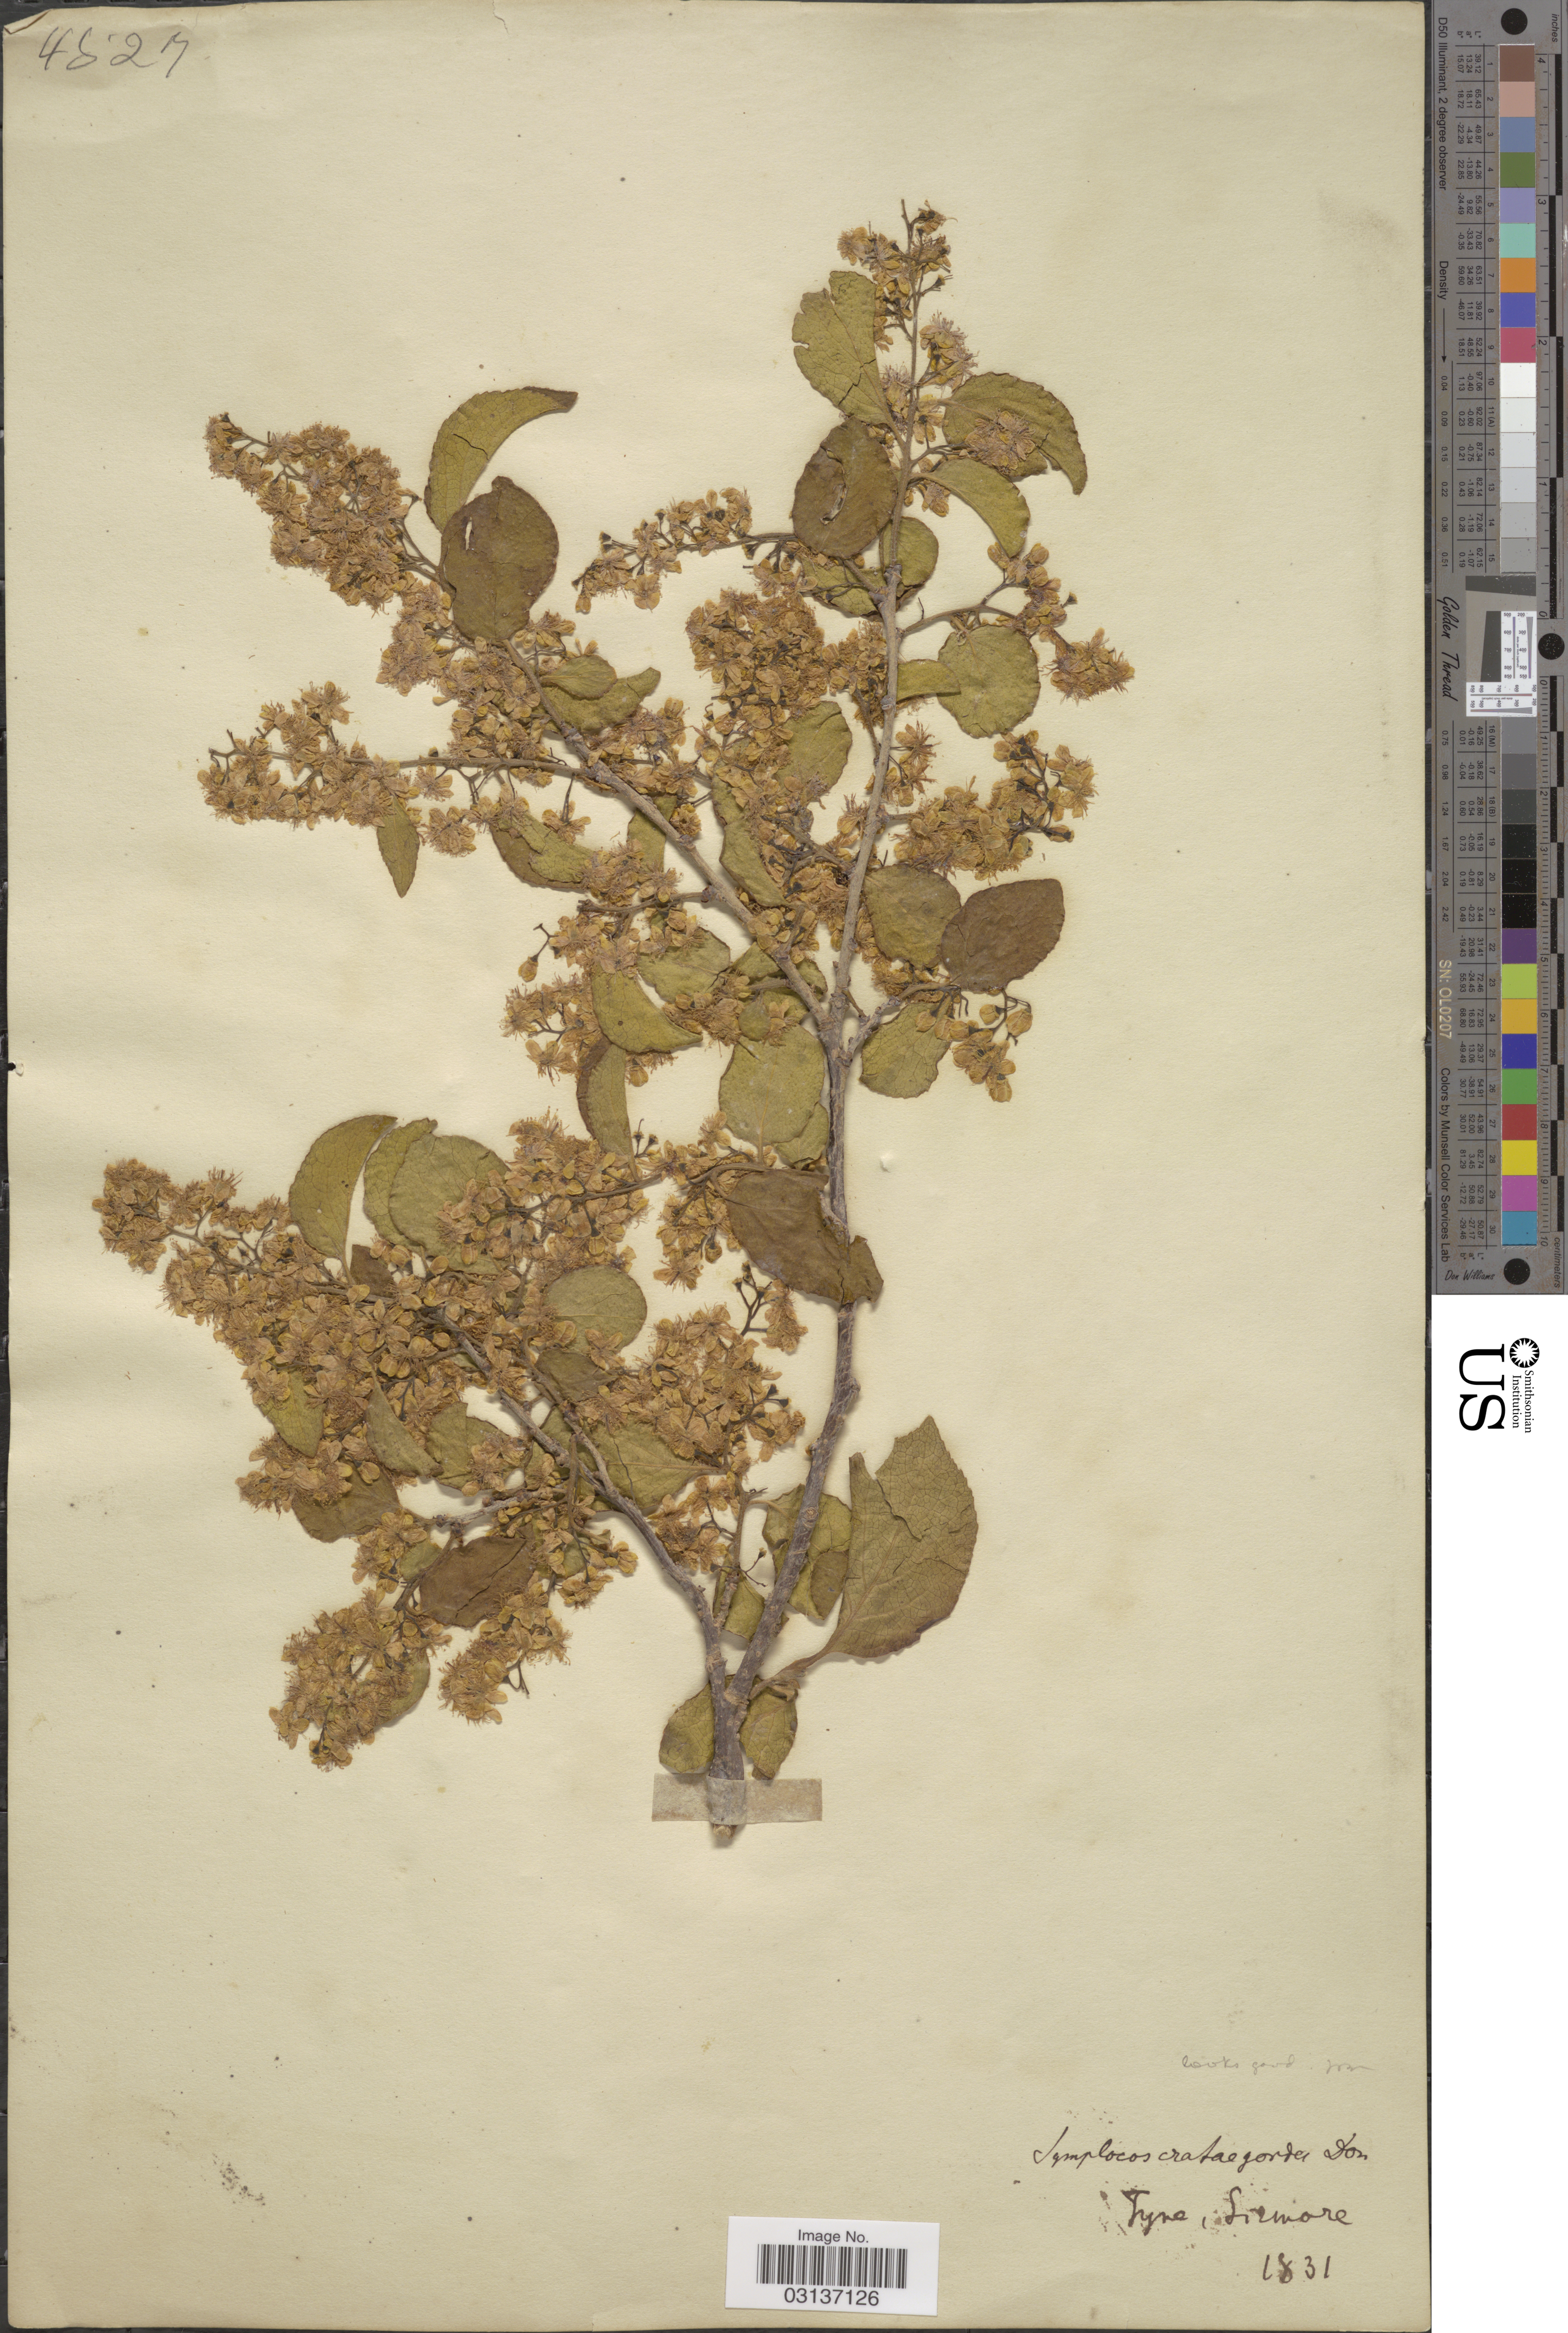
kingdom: Plantae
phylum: Tracheophyta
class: Magnoliopsida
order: Ericales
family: Symplocaceae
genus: Symplocos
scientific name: Symplocos paniculata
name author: Miq.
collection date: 1831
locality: Tyra, Sirmore. [interpreted]